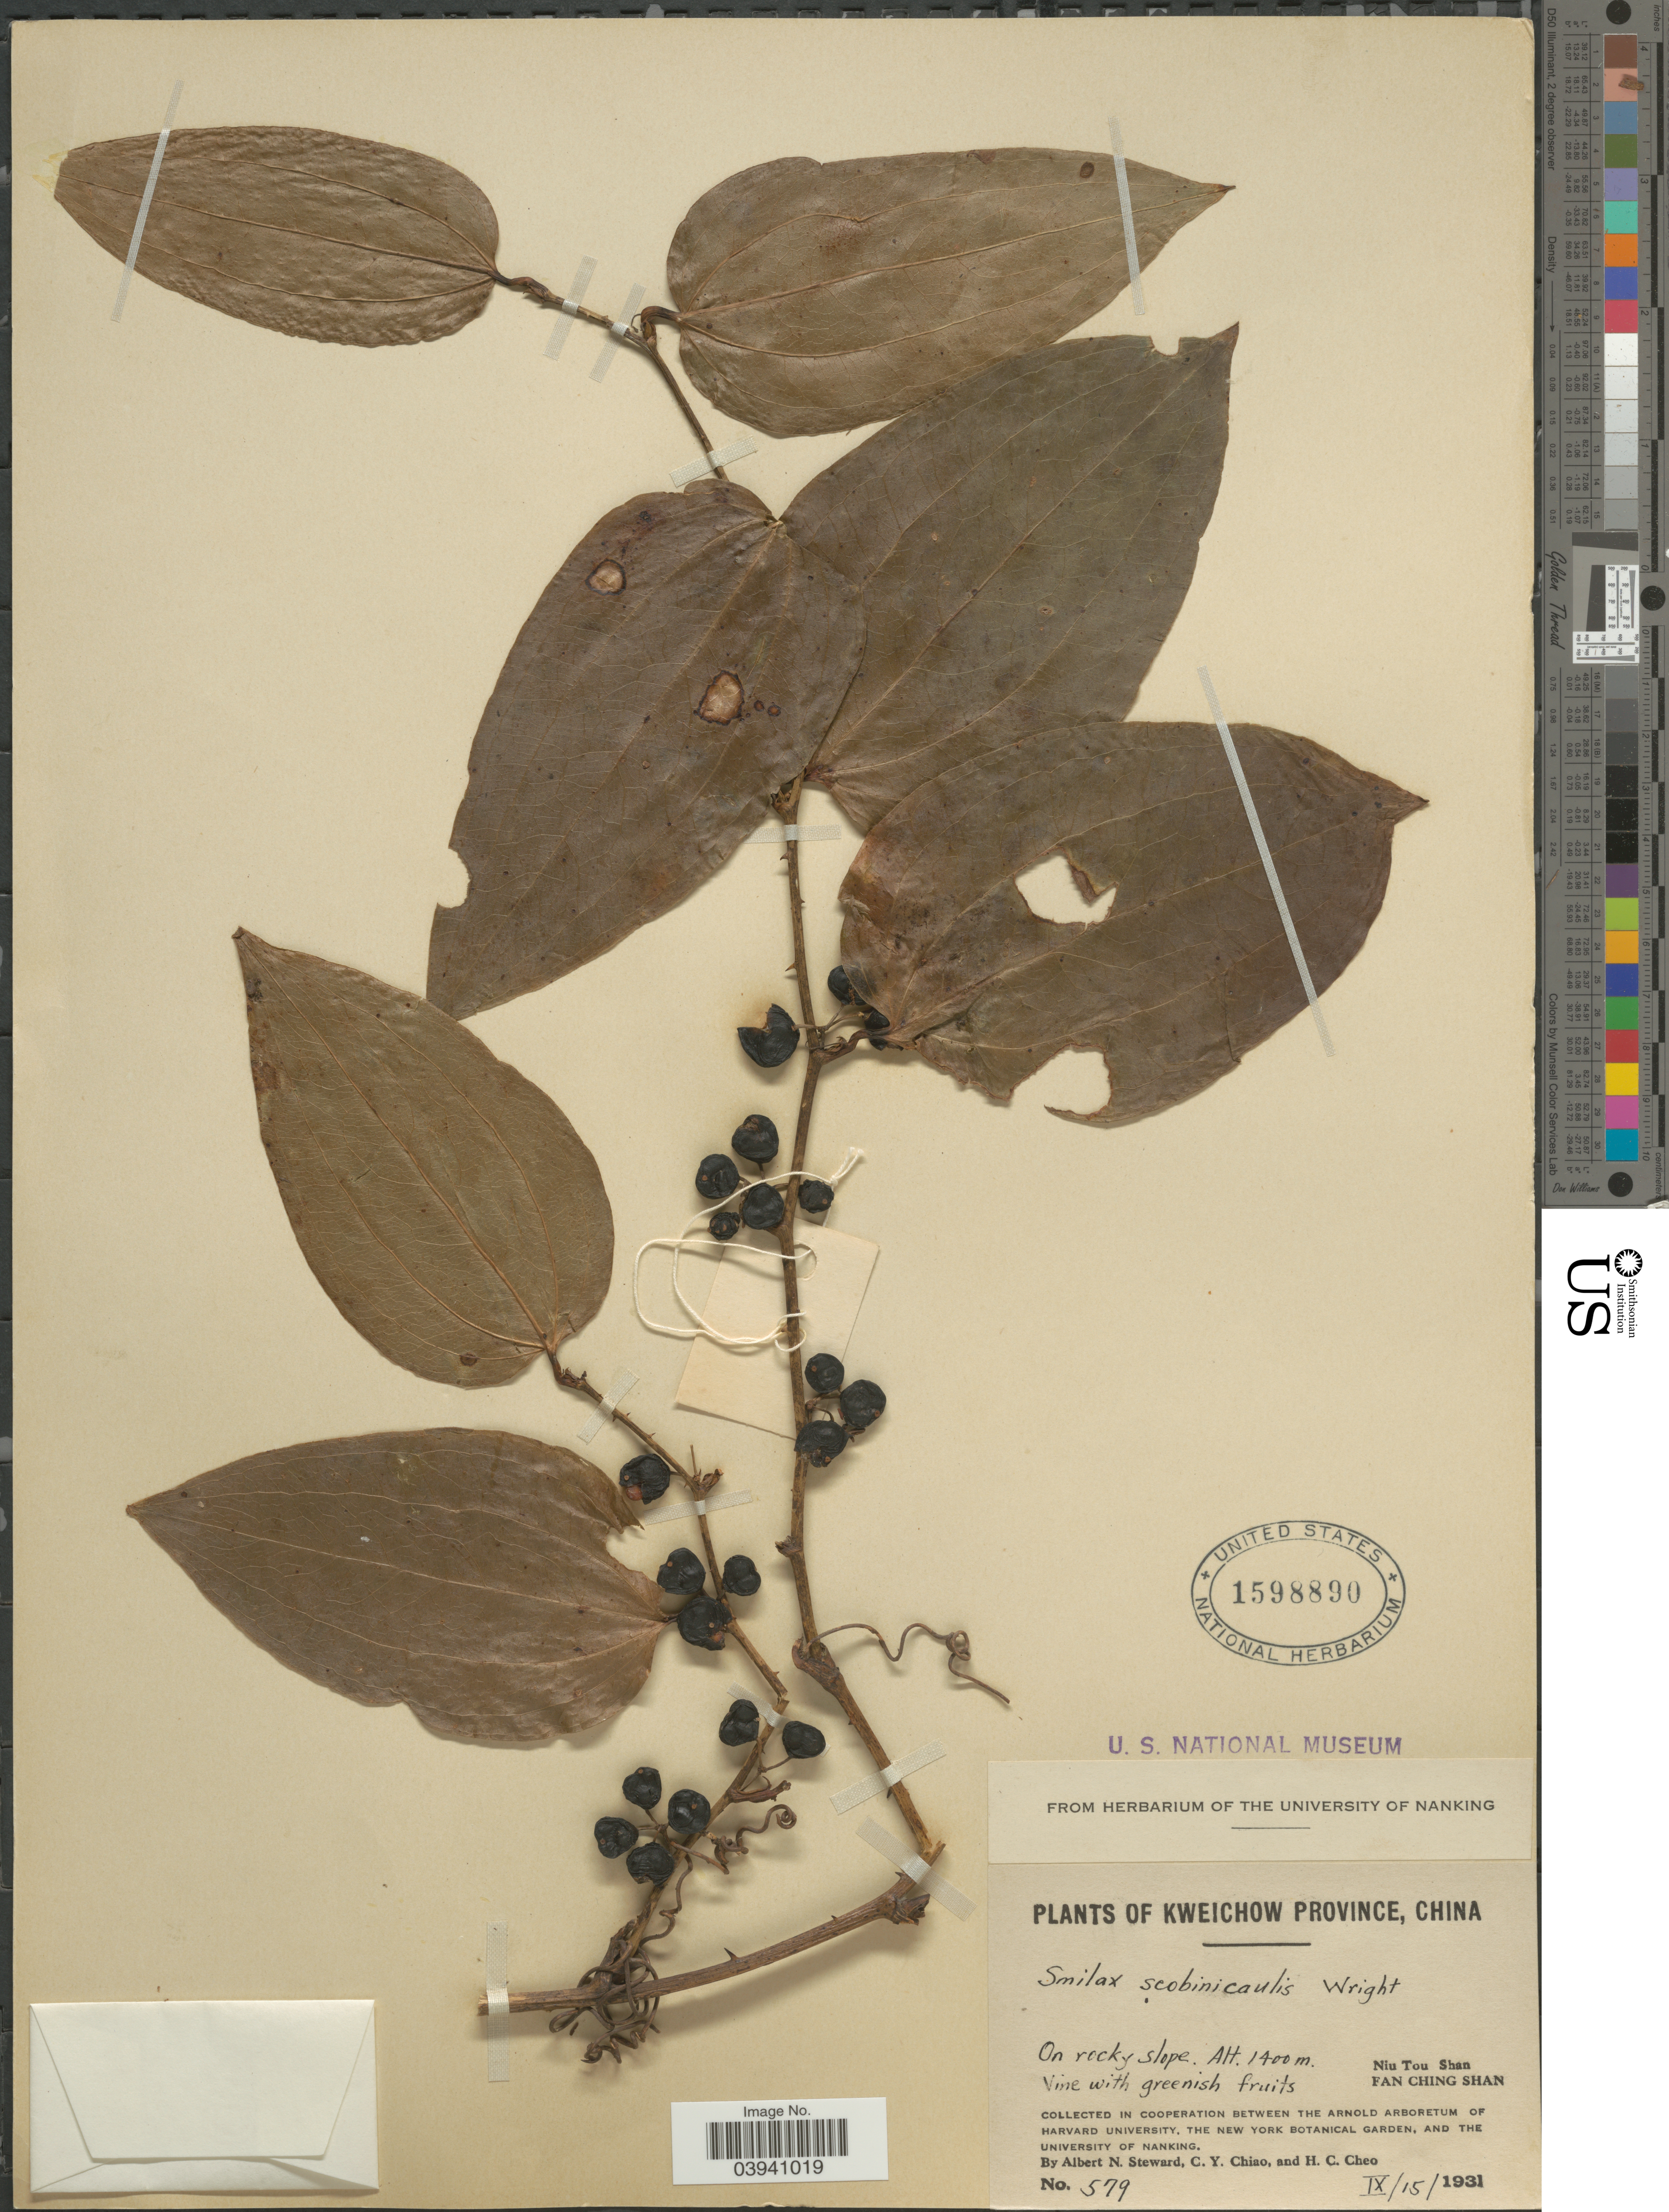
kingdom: Plantae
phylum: Tracheophyta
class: Liliopsida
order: Liliales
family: Smilacaceae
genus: Smilax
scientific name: Smilax scobinicaulis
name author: C.H. Wright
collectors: A. N. Steward, C. Y. Chiao & H. Cheo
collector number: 579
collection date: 1931-09-15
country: China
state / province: Guizhou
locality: Kweichow Province. Niu Tou Shan. Fan Ching Shan.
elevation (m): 1400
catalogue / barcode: US 1598890